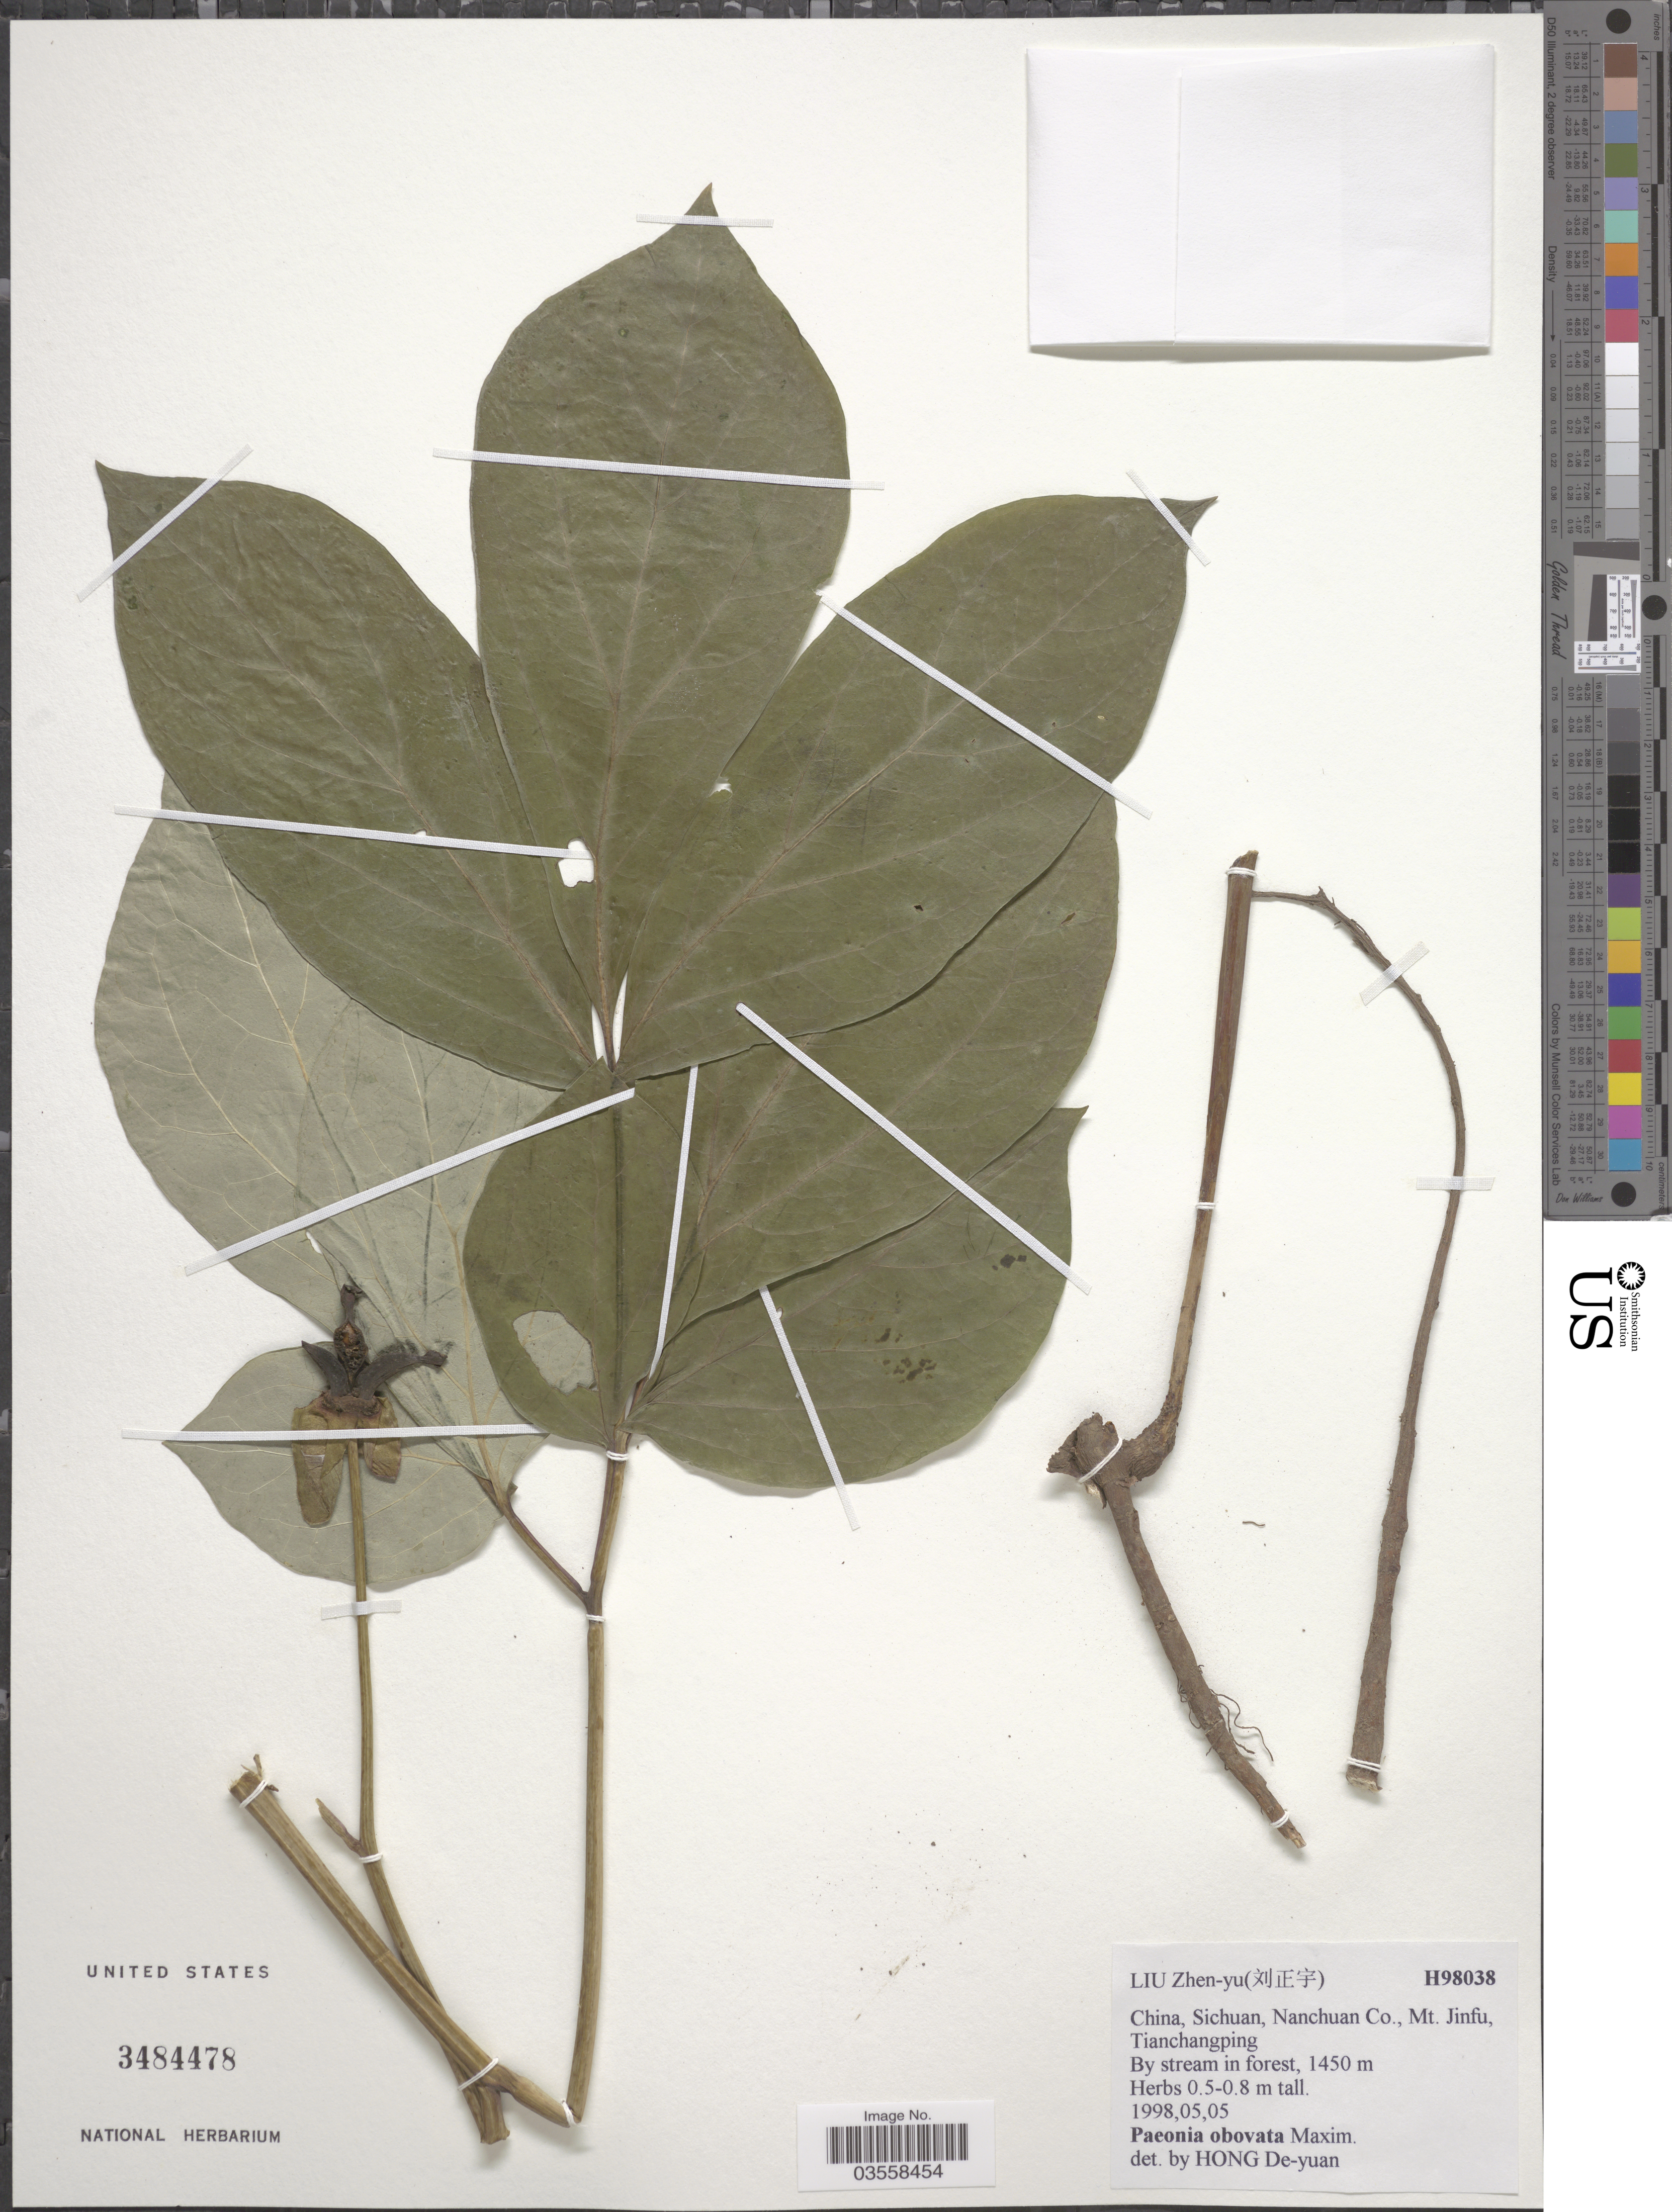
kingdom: Plantae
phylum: Tracheophyta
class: Magnoliopsida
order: Saxifragales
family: Paeoniaceae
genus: Paeonia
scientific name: Paeonia obovata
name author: Maxim.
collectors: L. Zhen-yu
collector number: H98038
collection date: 1998-05-05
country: China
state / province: Sichuan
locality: Nanchuan Co., Mt. Jinfu, Tianchangping.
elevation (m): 1450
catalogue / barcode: US 3484478